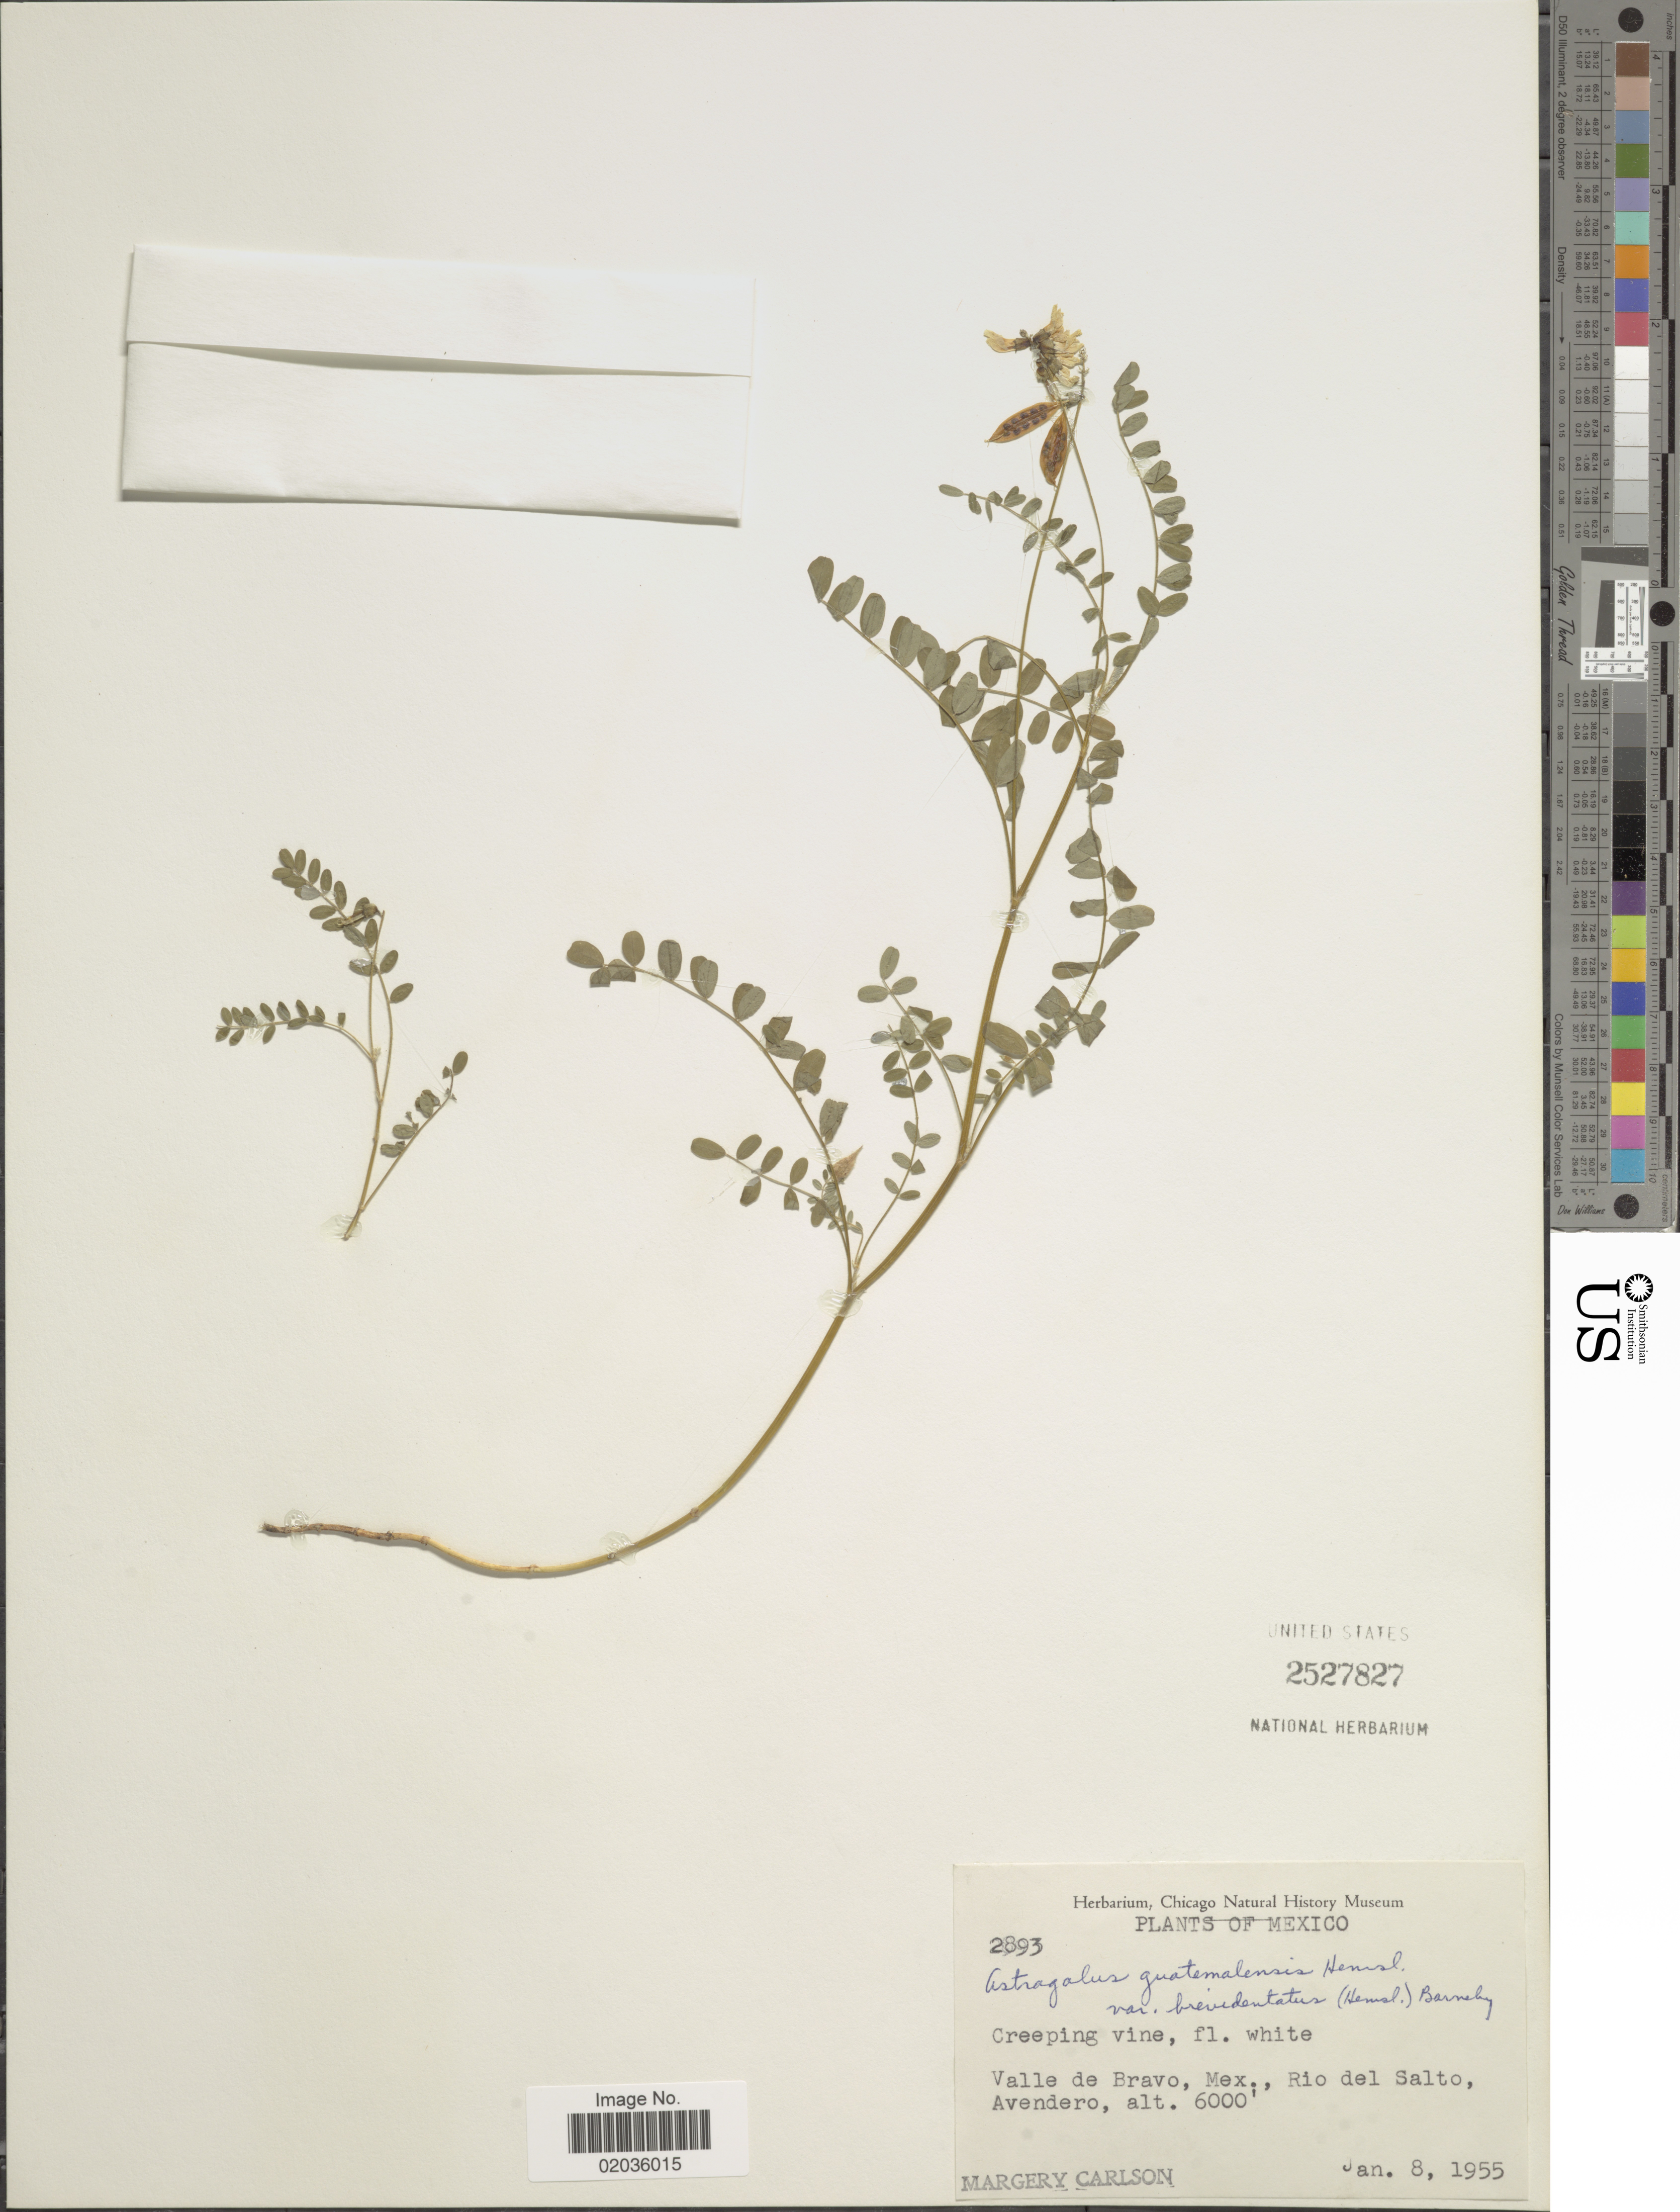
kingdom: Plantae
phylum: Tracheophyta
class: Magnoliopsida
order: Fabales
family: Fabaceae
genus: Astragalus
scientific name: Astragalus guatemalensis var. brevidentatus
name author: (Hemsl.) Barneby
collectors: M. C. Carlson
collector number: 2893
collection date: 1955-01-08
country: Mexico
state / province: México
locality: Mexico, Valle de Bravo, Mex. Rio del Salto, Avendero.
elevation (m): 1829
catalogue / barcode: US 2527827